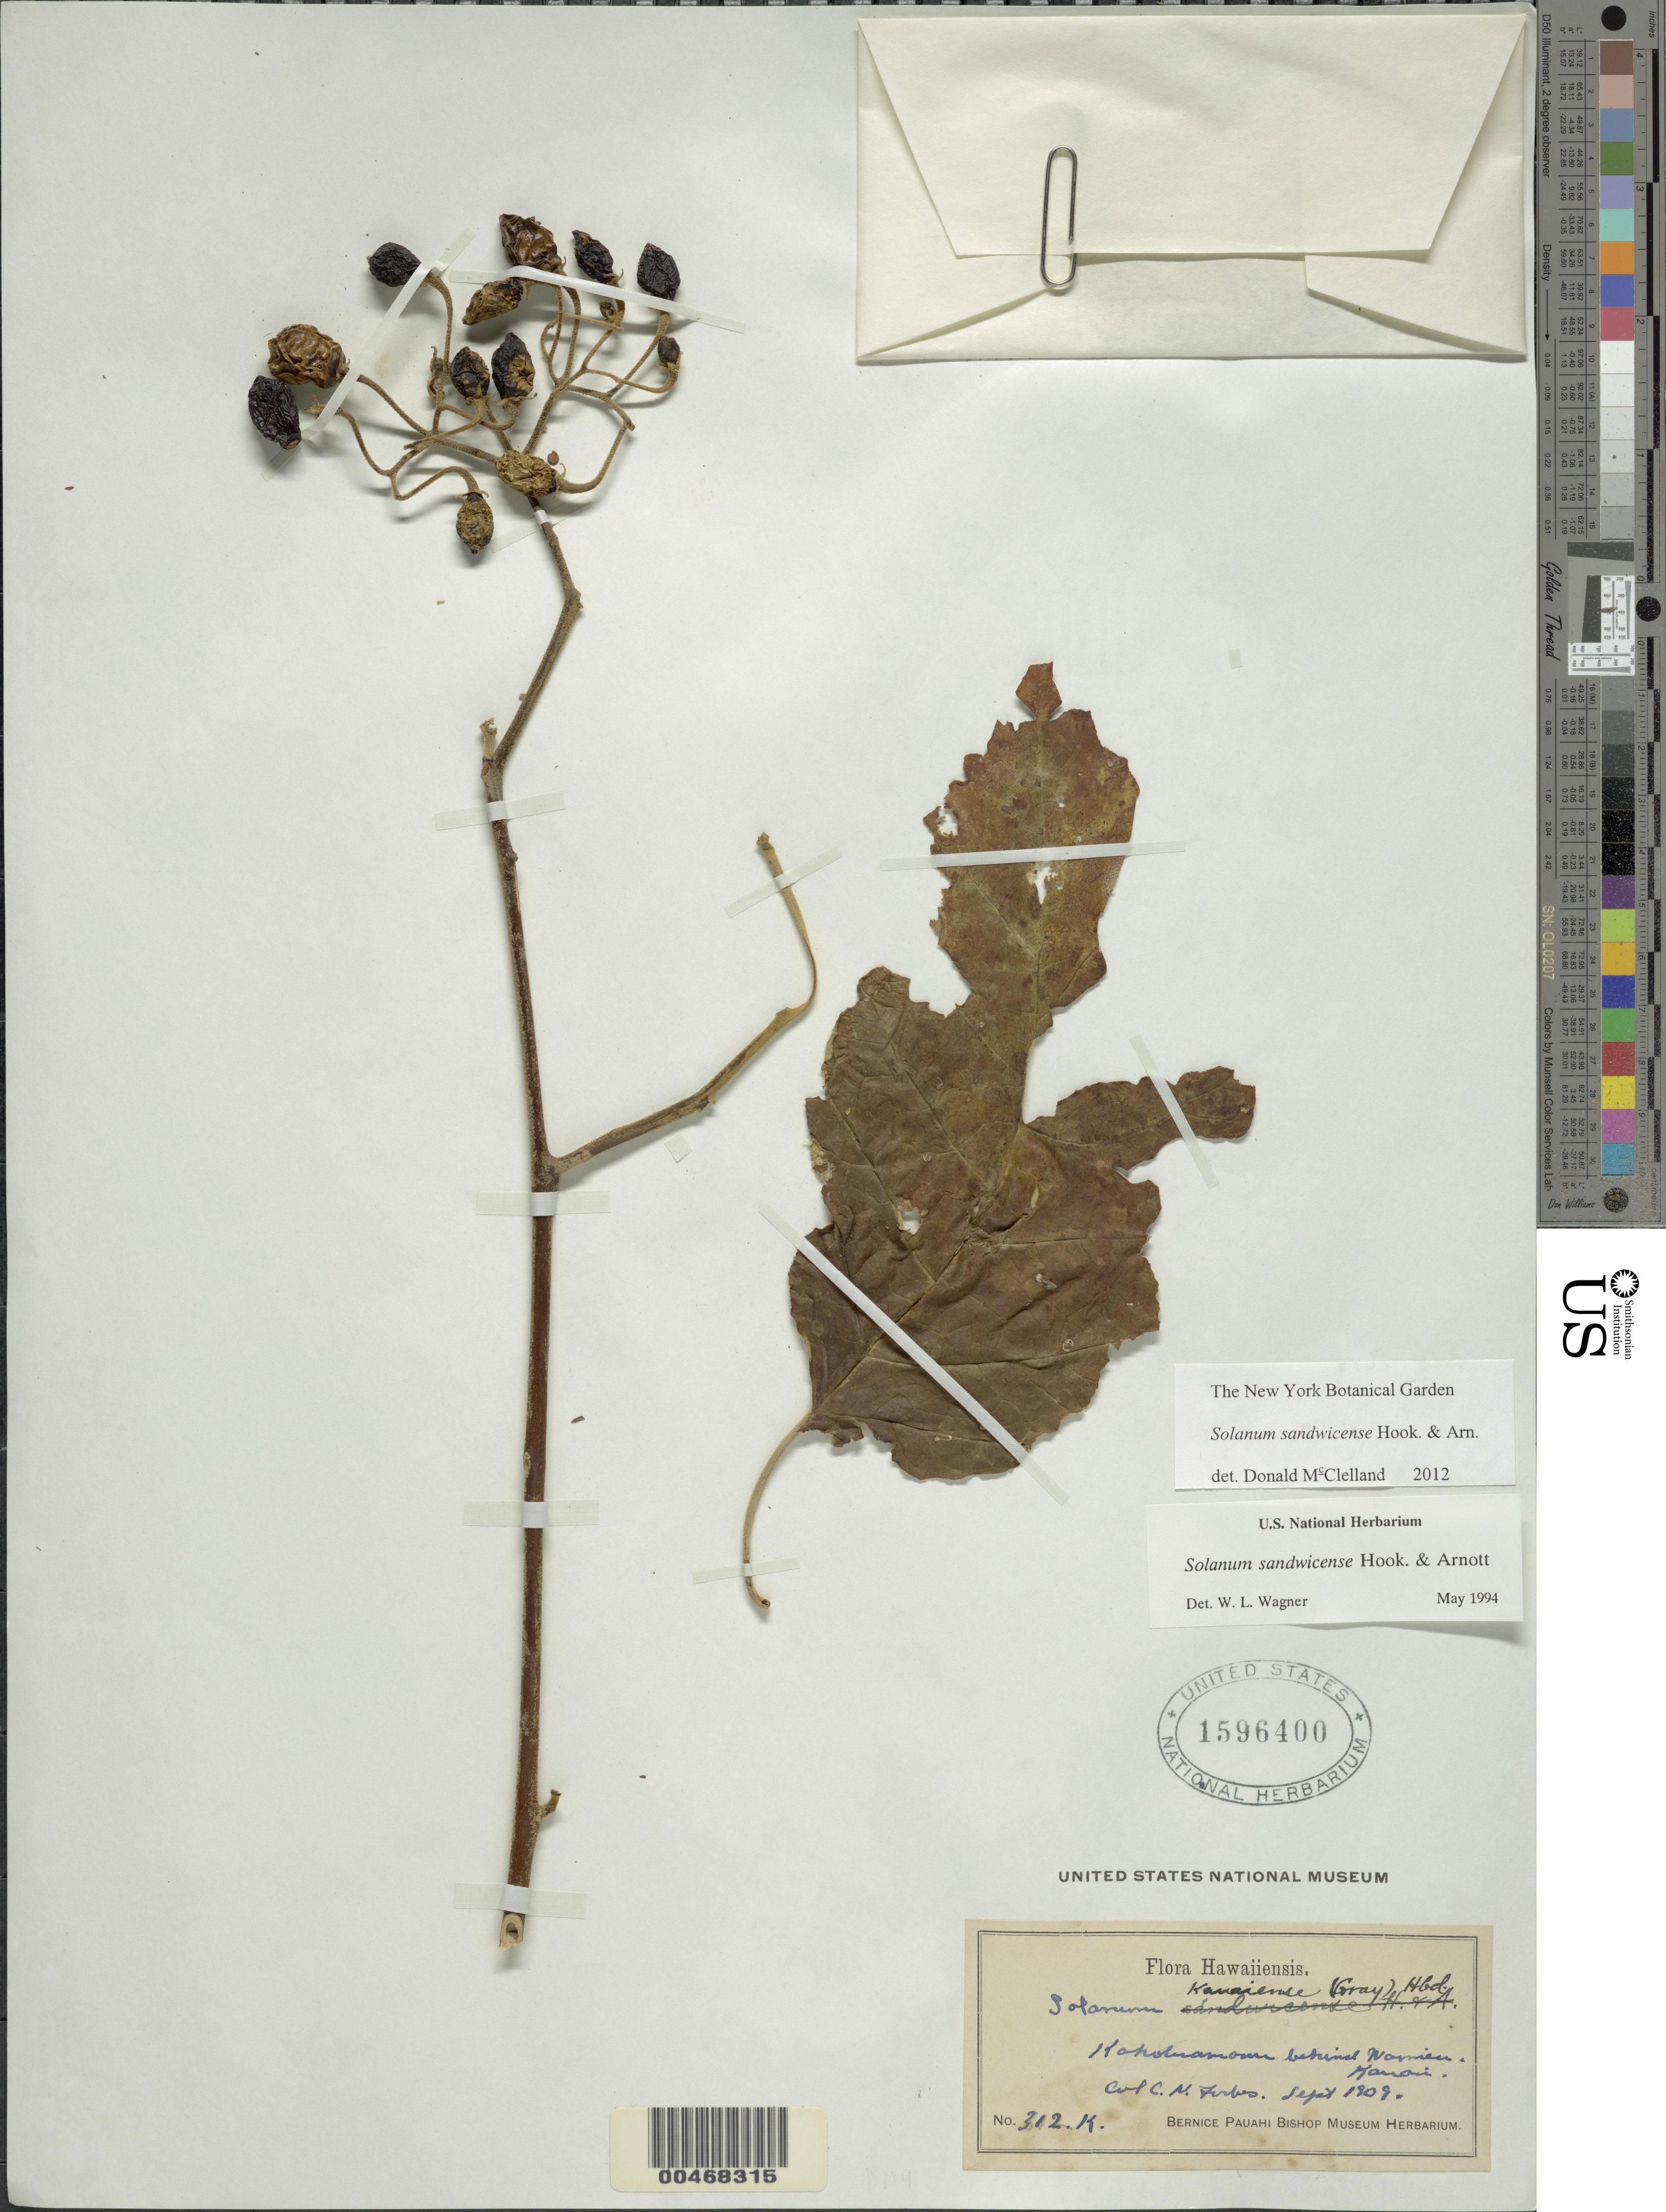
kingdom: Plantae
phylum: Tracheophyta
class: Magnoliopsida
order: Solanales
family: Solanaceae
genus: Solanum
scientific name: Solanum sandwicense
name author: Hook. & Arn.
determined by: Wagner, W. L., (BOT), Smithsonian Institution - National Museum of Natural History (UNITED STATES)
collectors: C. N. Forbes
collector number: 312.K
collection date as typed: Sep 1909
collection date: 1909-09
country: United States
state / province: Hawaii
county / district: Kauai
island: Kaua'i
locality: Kaholuamanu, behind Waimea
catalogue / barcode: US 1596400